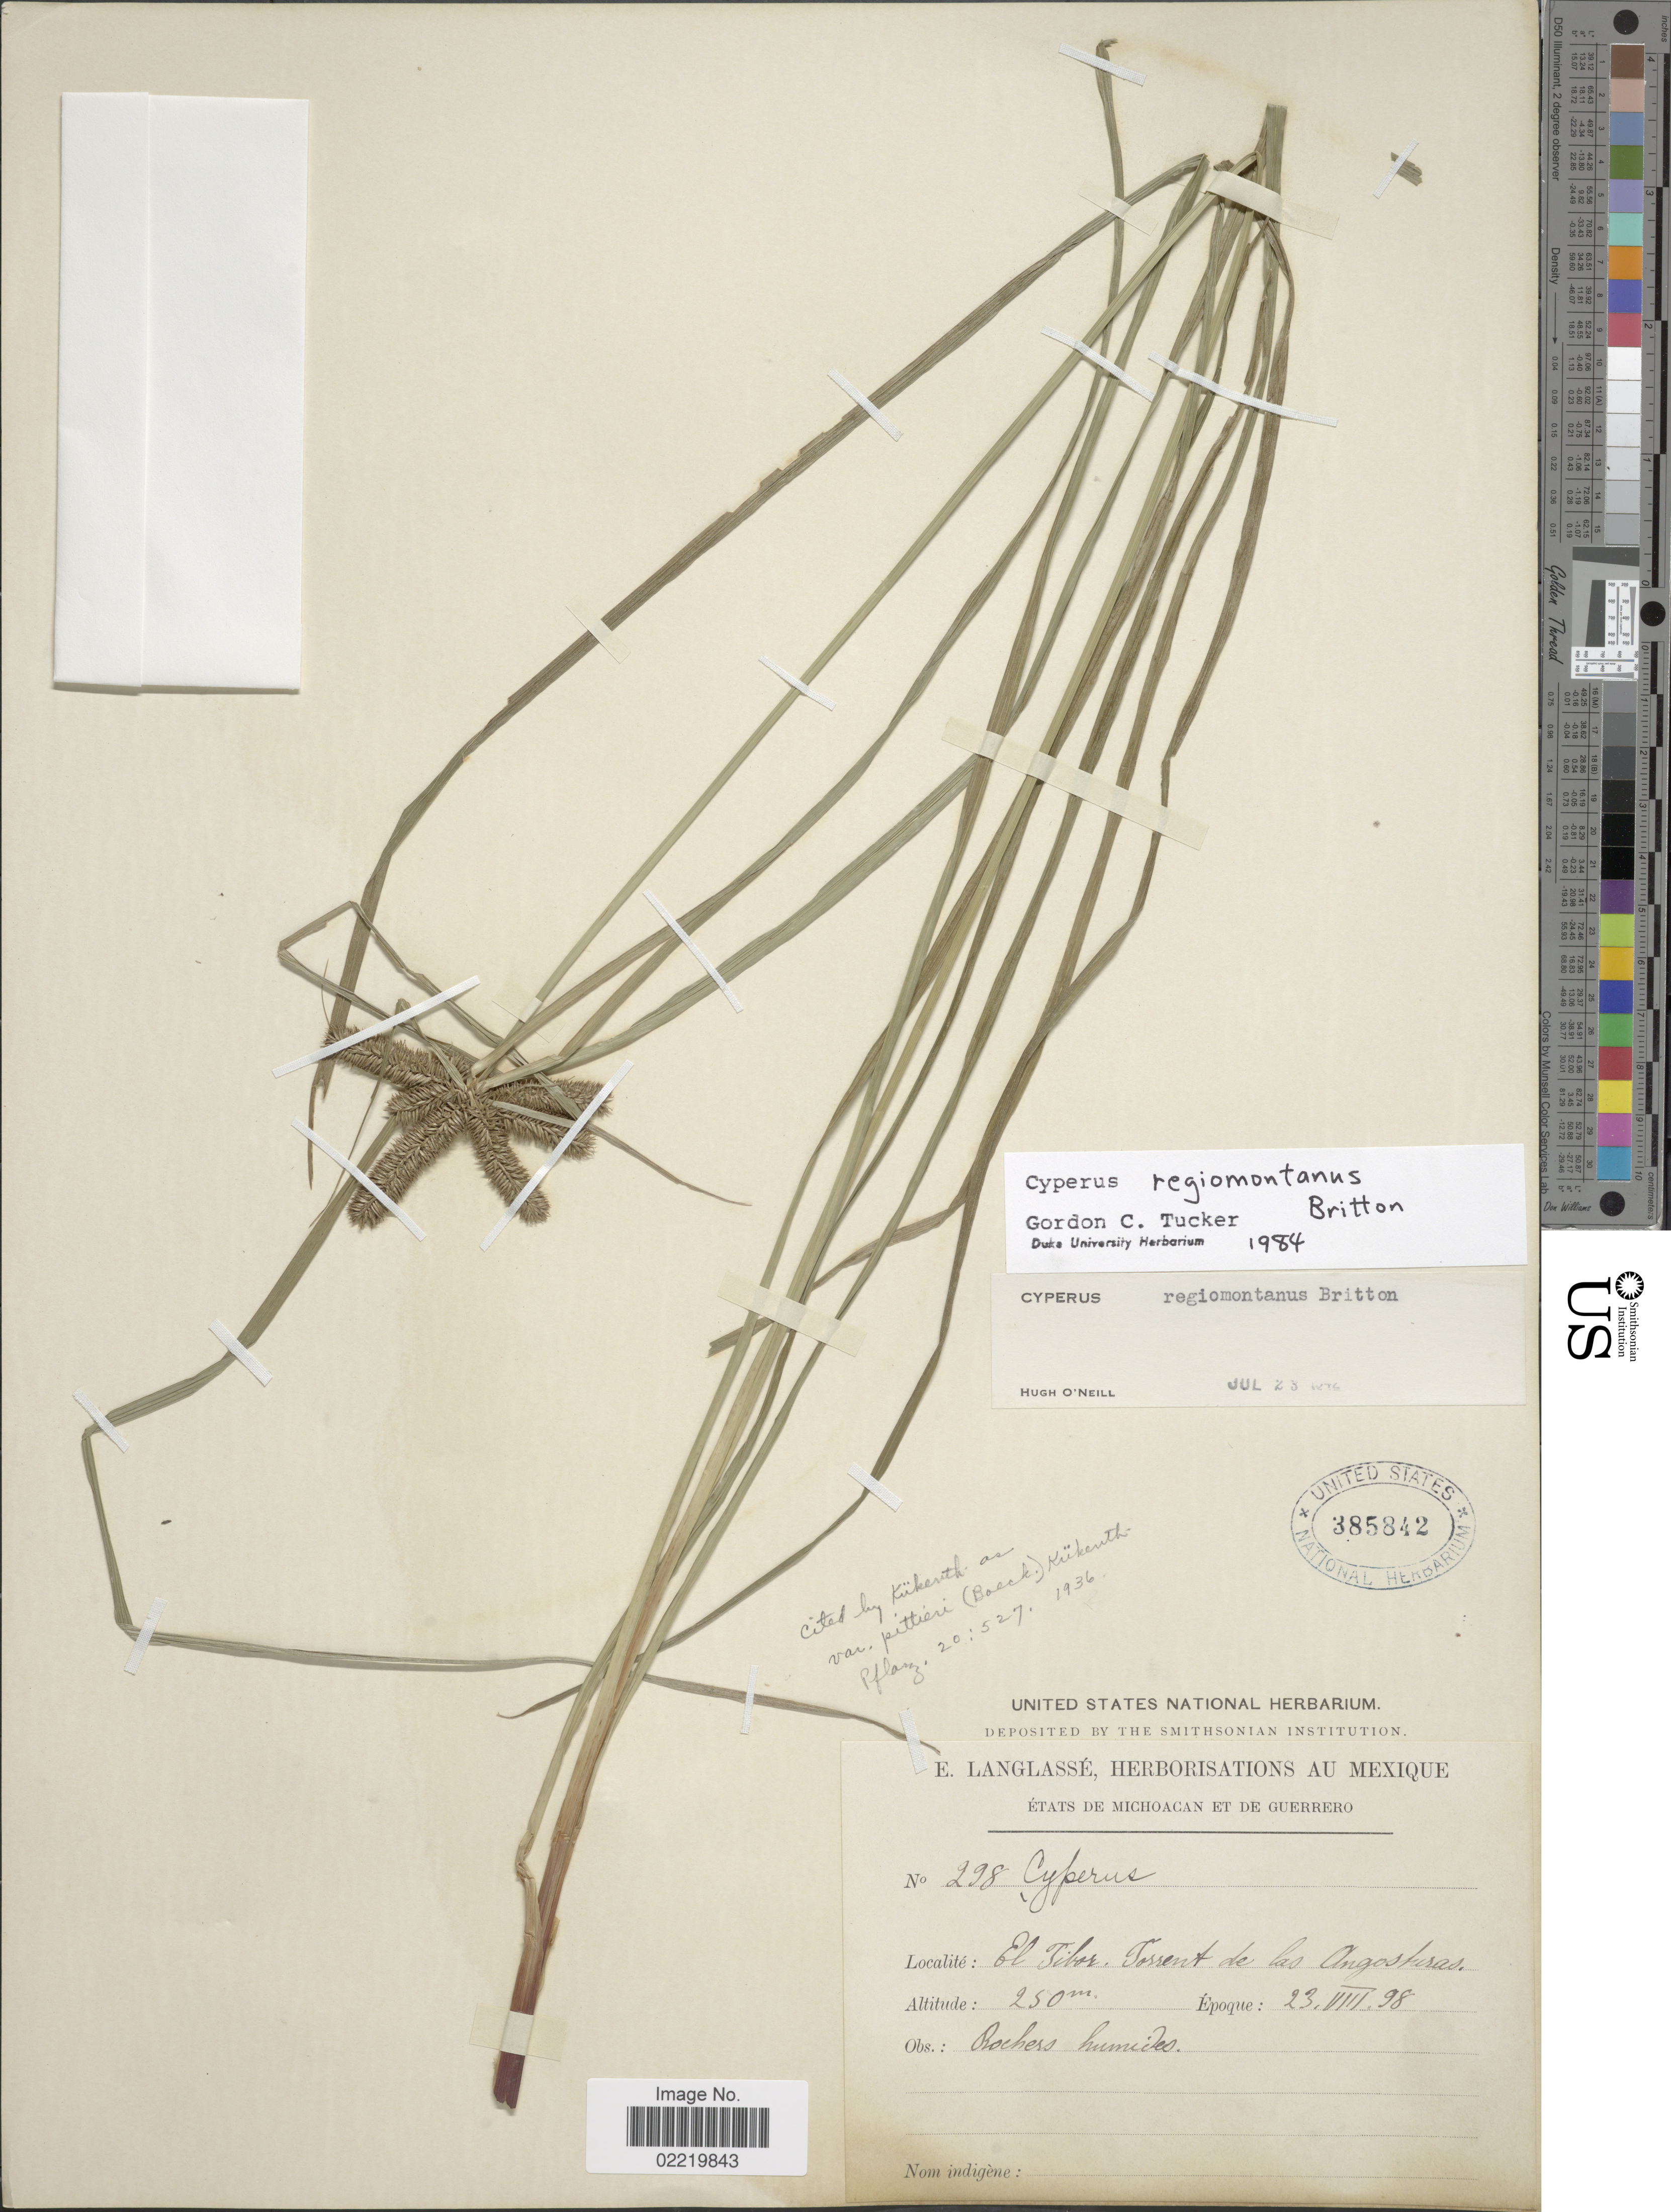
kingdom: Plantae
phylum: Tracheophyta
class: Liliopsida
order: Poales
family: Cyperaceae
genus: Cyperus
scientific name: Cyperus regiomontanus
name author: Britton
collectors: E. Langlassé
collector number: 298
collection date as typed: Transcribed d/m/y: 23/7/98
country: Mexico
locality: Etats de Michocacan et de Guerrero, El Tibor, Torrent de las Angosturas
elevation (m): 250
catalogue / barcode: US 385842